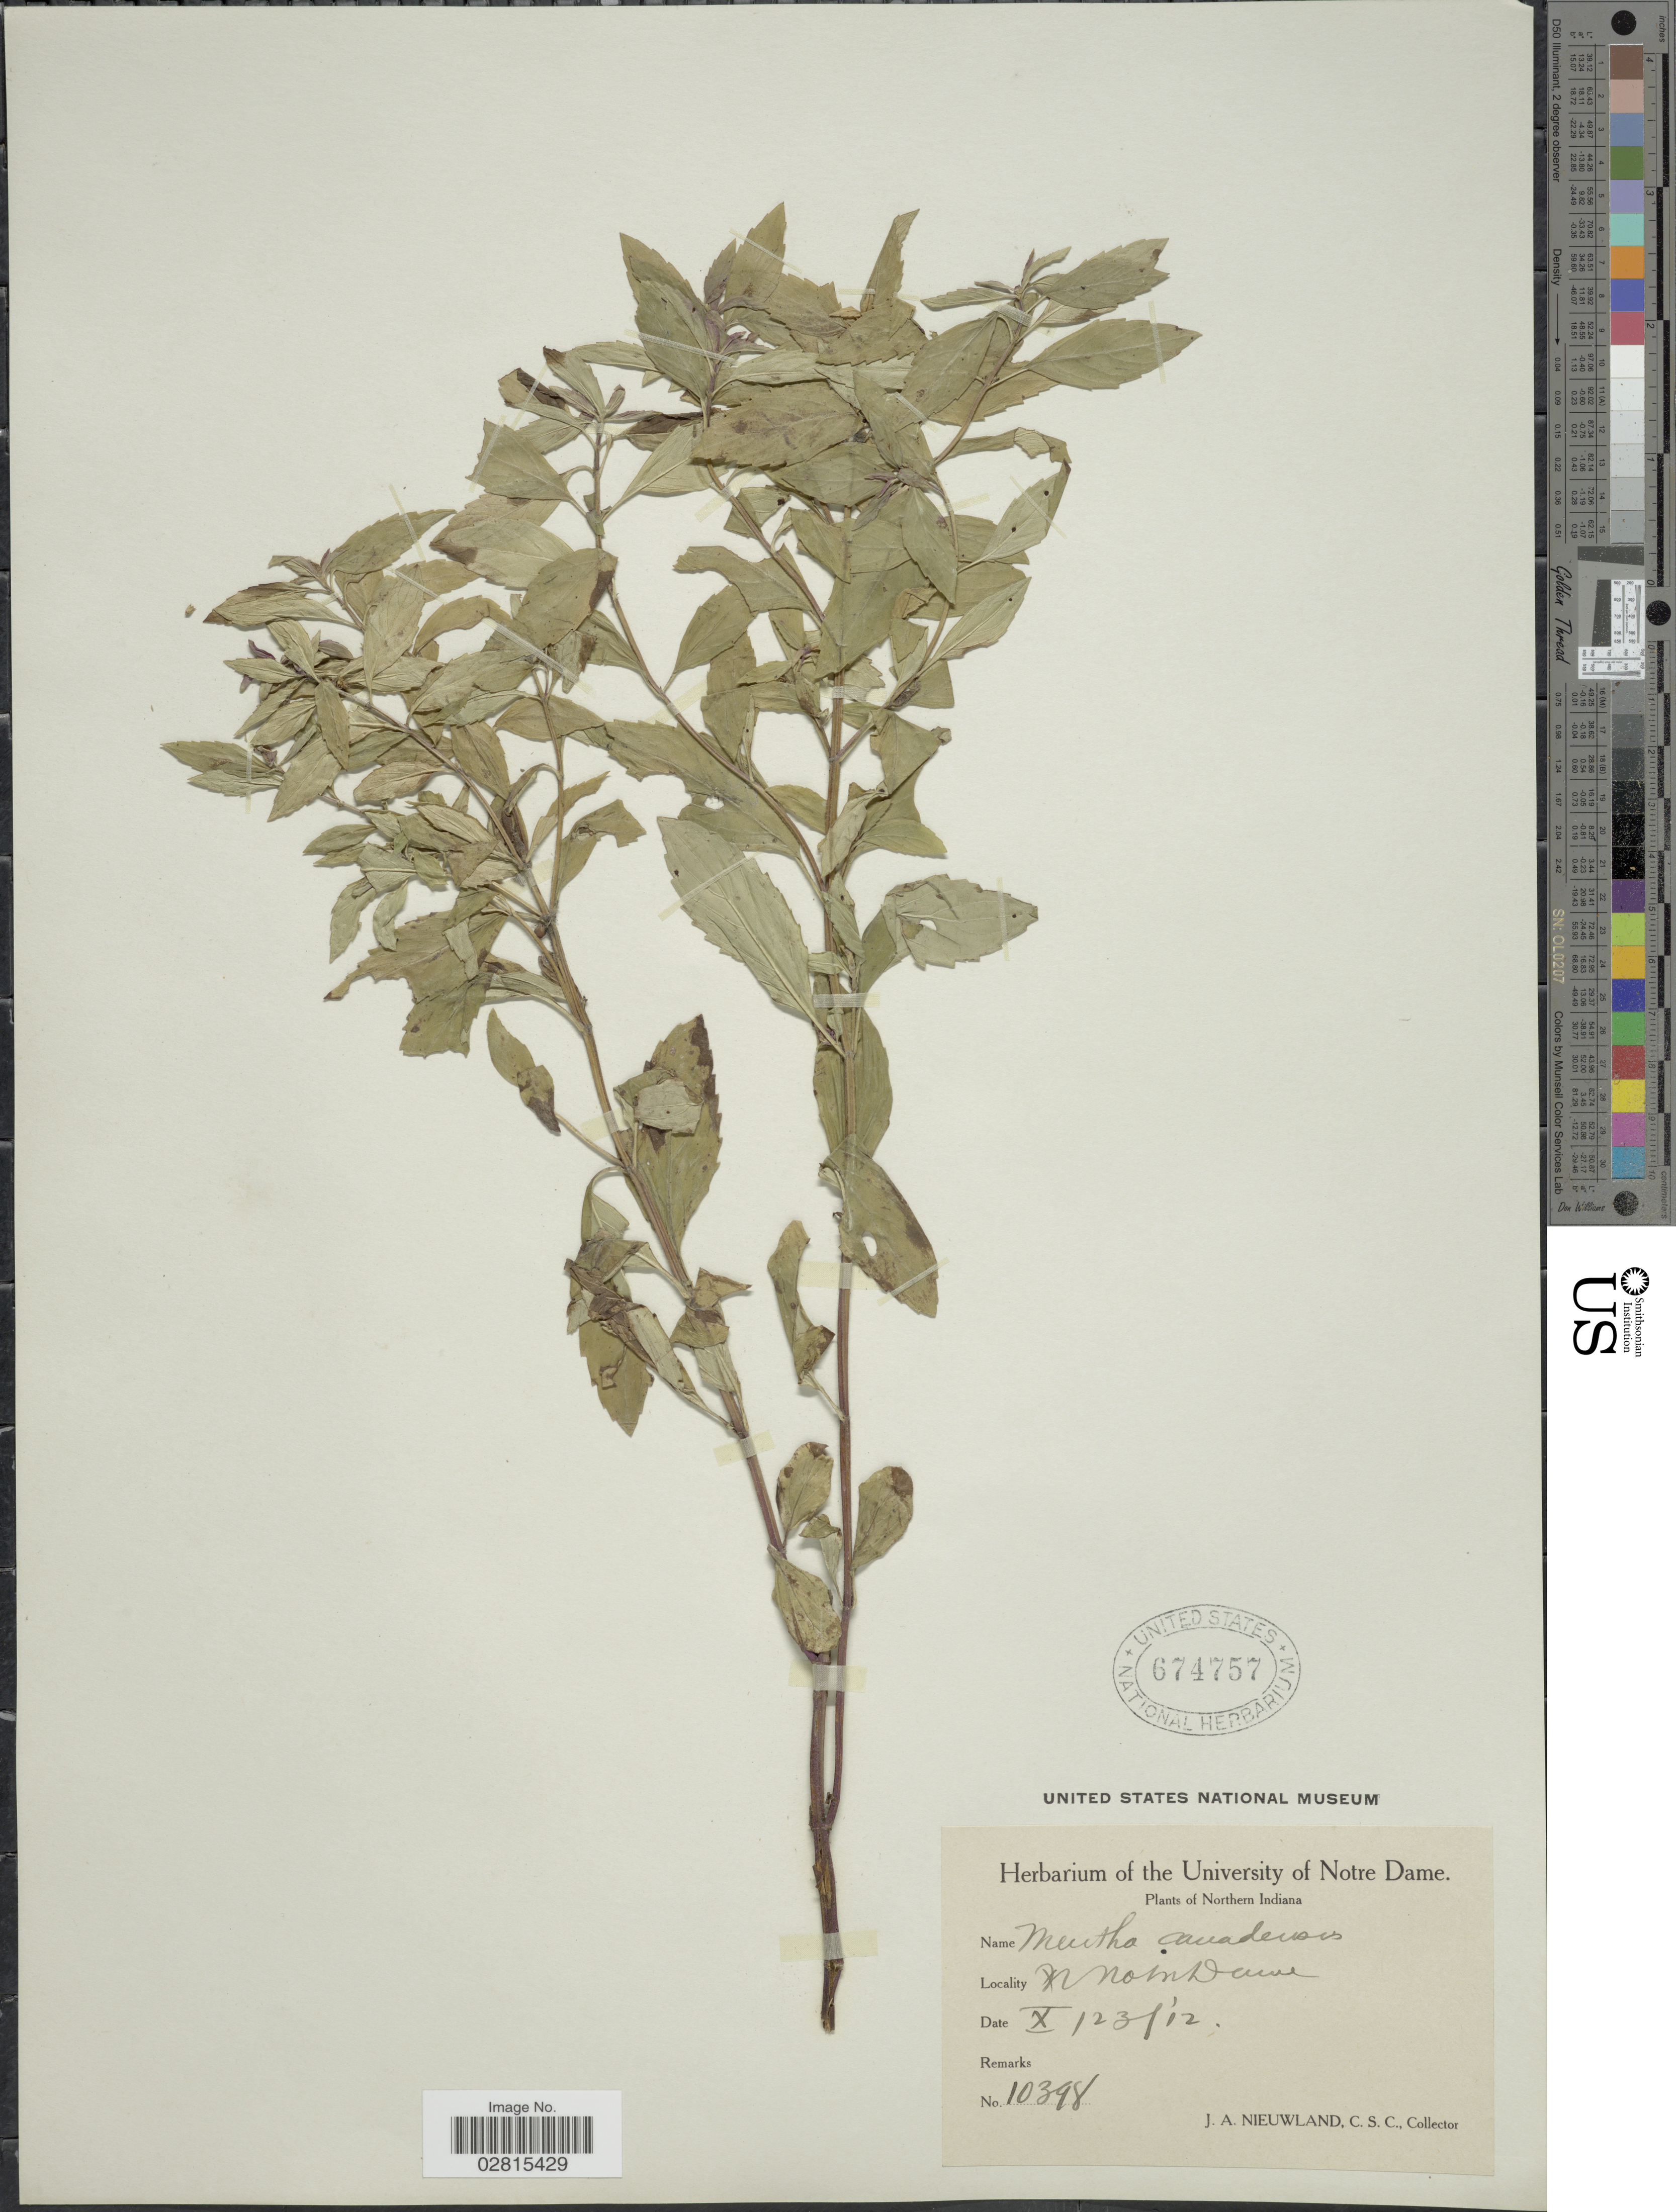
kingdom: Plantae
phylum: Tracheophyta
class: Magnoliopsida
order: Lamiales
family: Lamiaceae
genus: Mentha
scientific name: Mentha canadensis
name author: L.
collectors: J. A. Nieuwland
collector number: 10398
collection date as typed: Transcribed d/m/y: 23/10/12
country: United States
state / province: Indiana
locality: Northern Indiana. Notre Dame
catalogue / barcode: US 674757